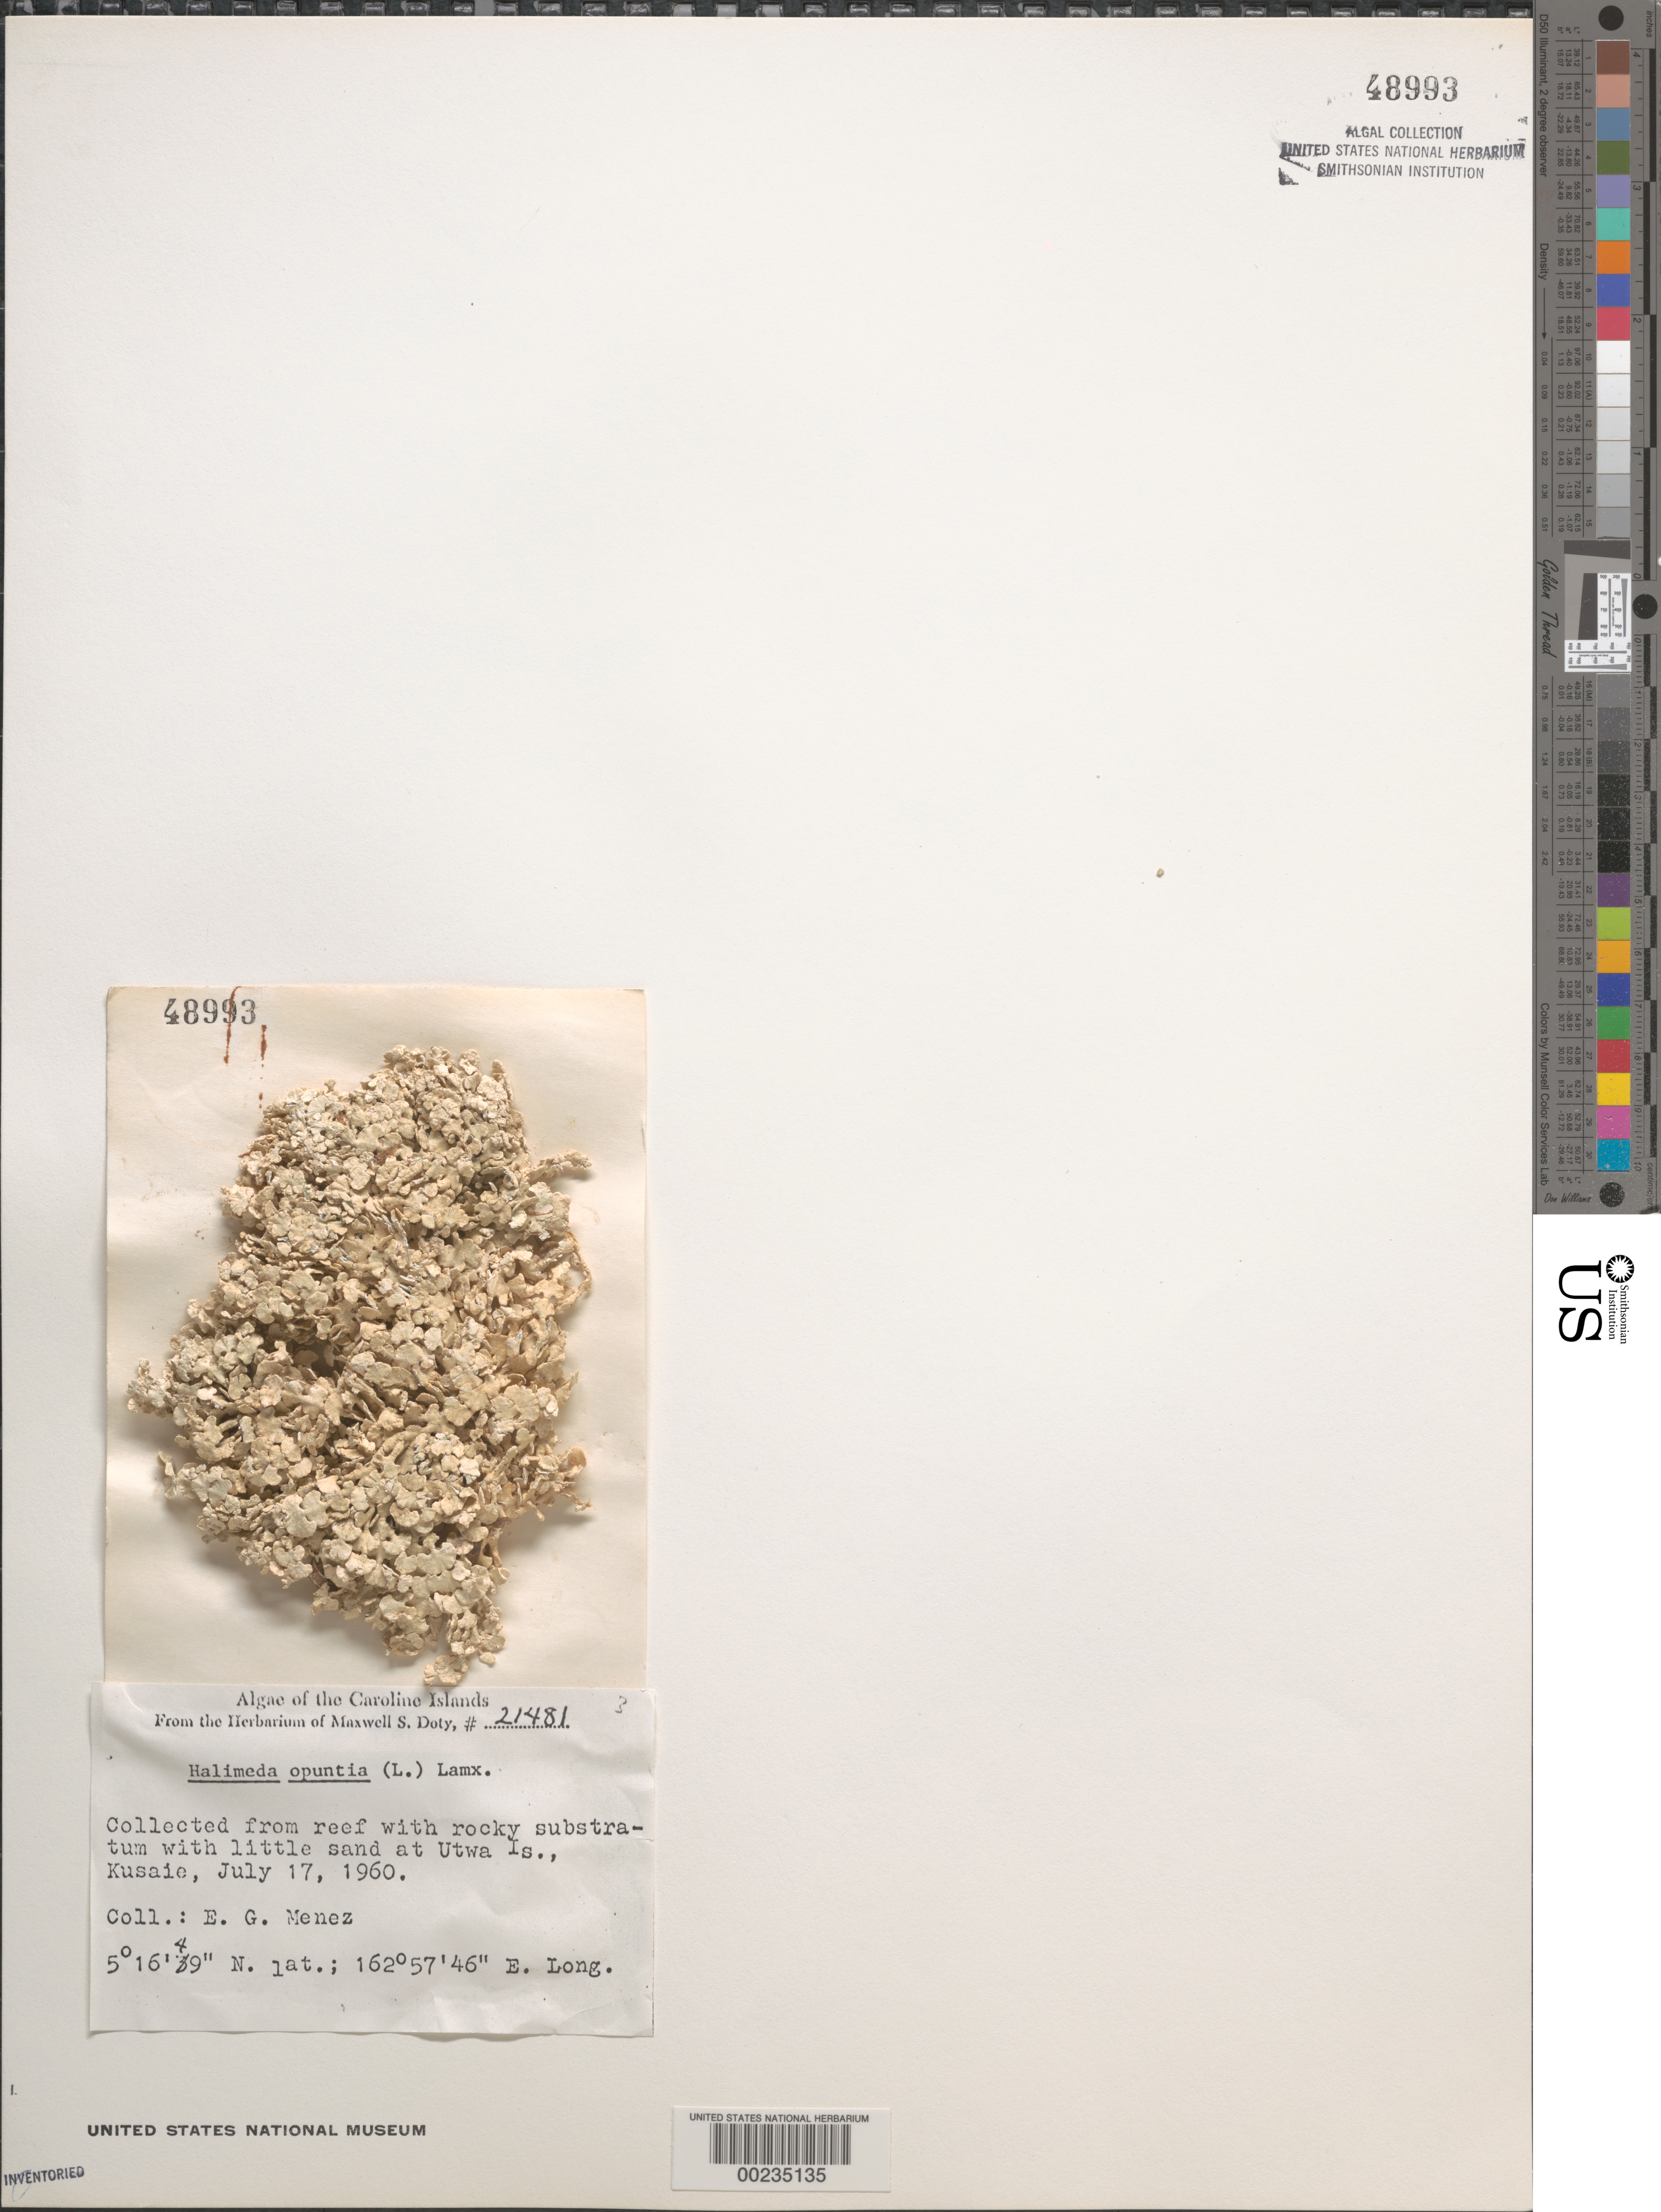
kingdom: Plantae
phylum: Chlorophyta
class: Ulvophyceae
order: Bryopsidales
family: Halimedaceae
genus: Halimeda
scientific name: Halimeda opuntia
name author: (L.) J.V.Lamouroux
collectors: Meñez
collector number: MSD 21481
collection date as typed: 17 Jul 1960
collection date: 1960-07-17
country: Micronesia, Federated States of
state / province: Kosrae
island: Utwa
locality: Utwa Island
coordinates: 5 16' 49" N, 162 57' 46" E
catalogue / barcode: US 48993